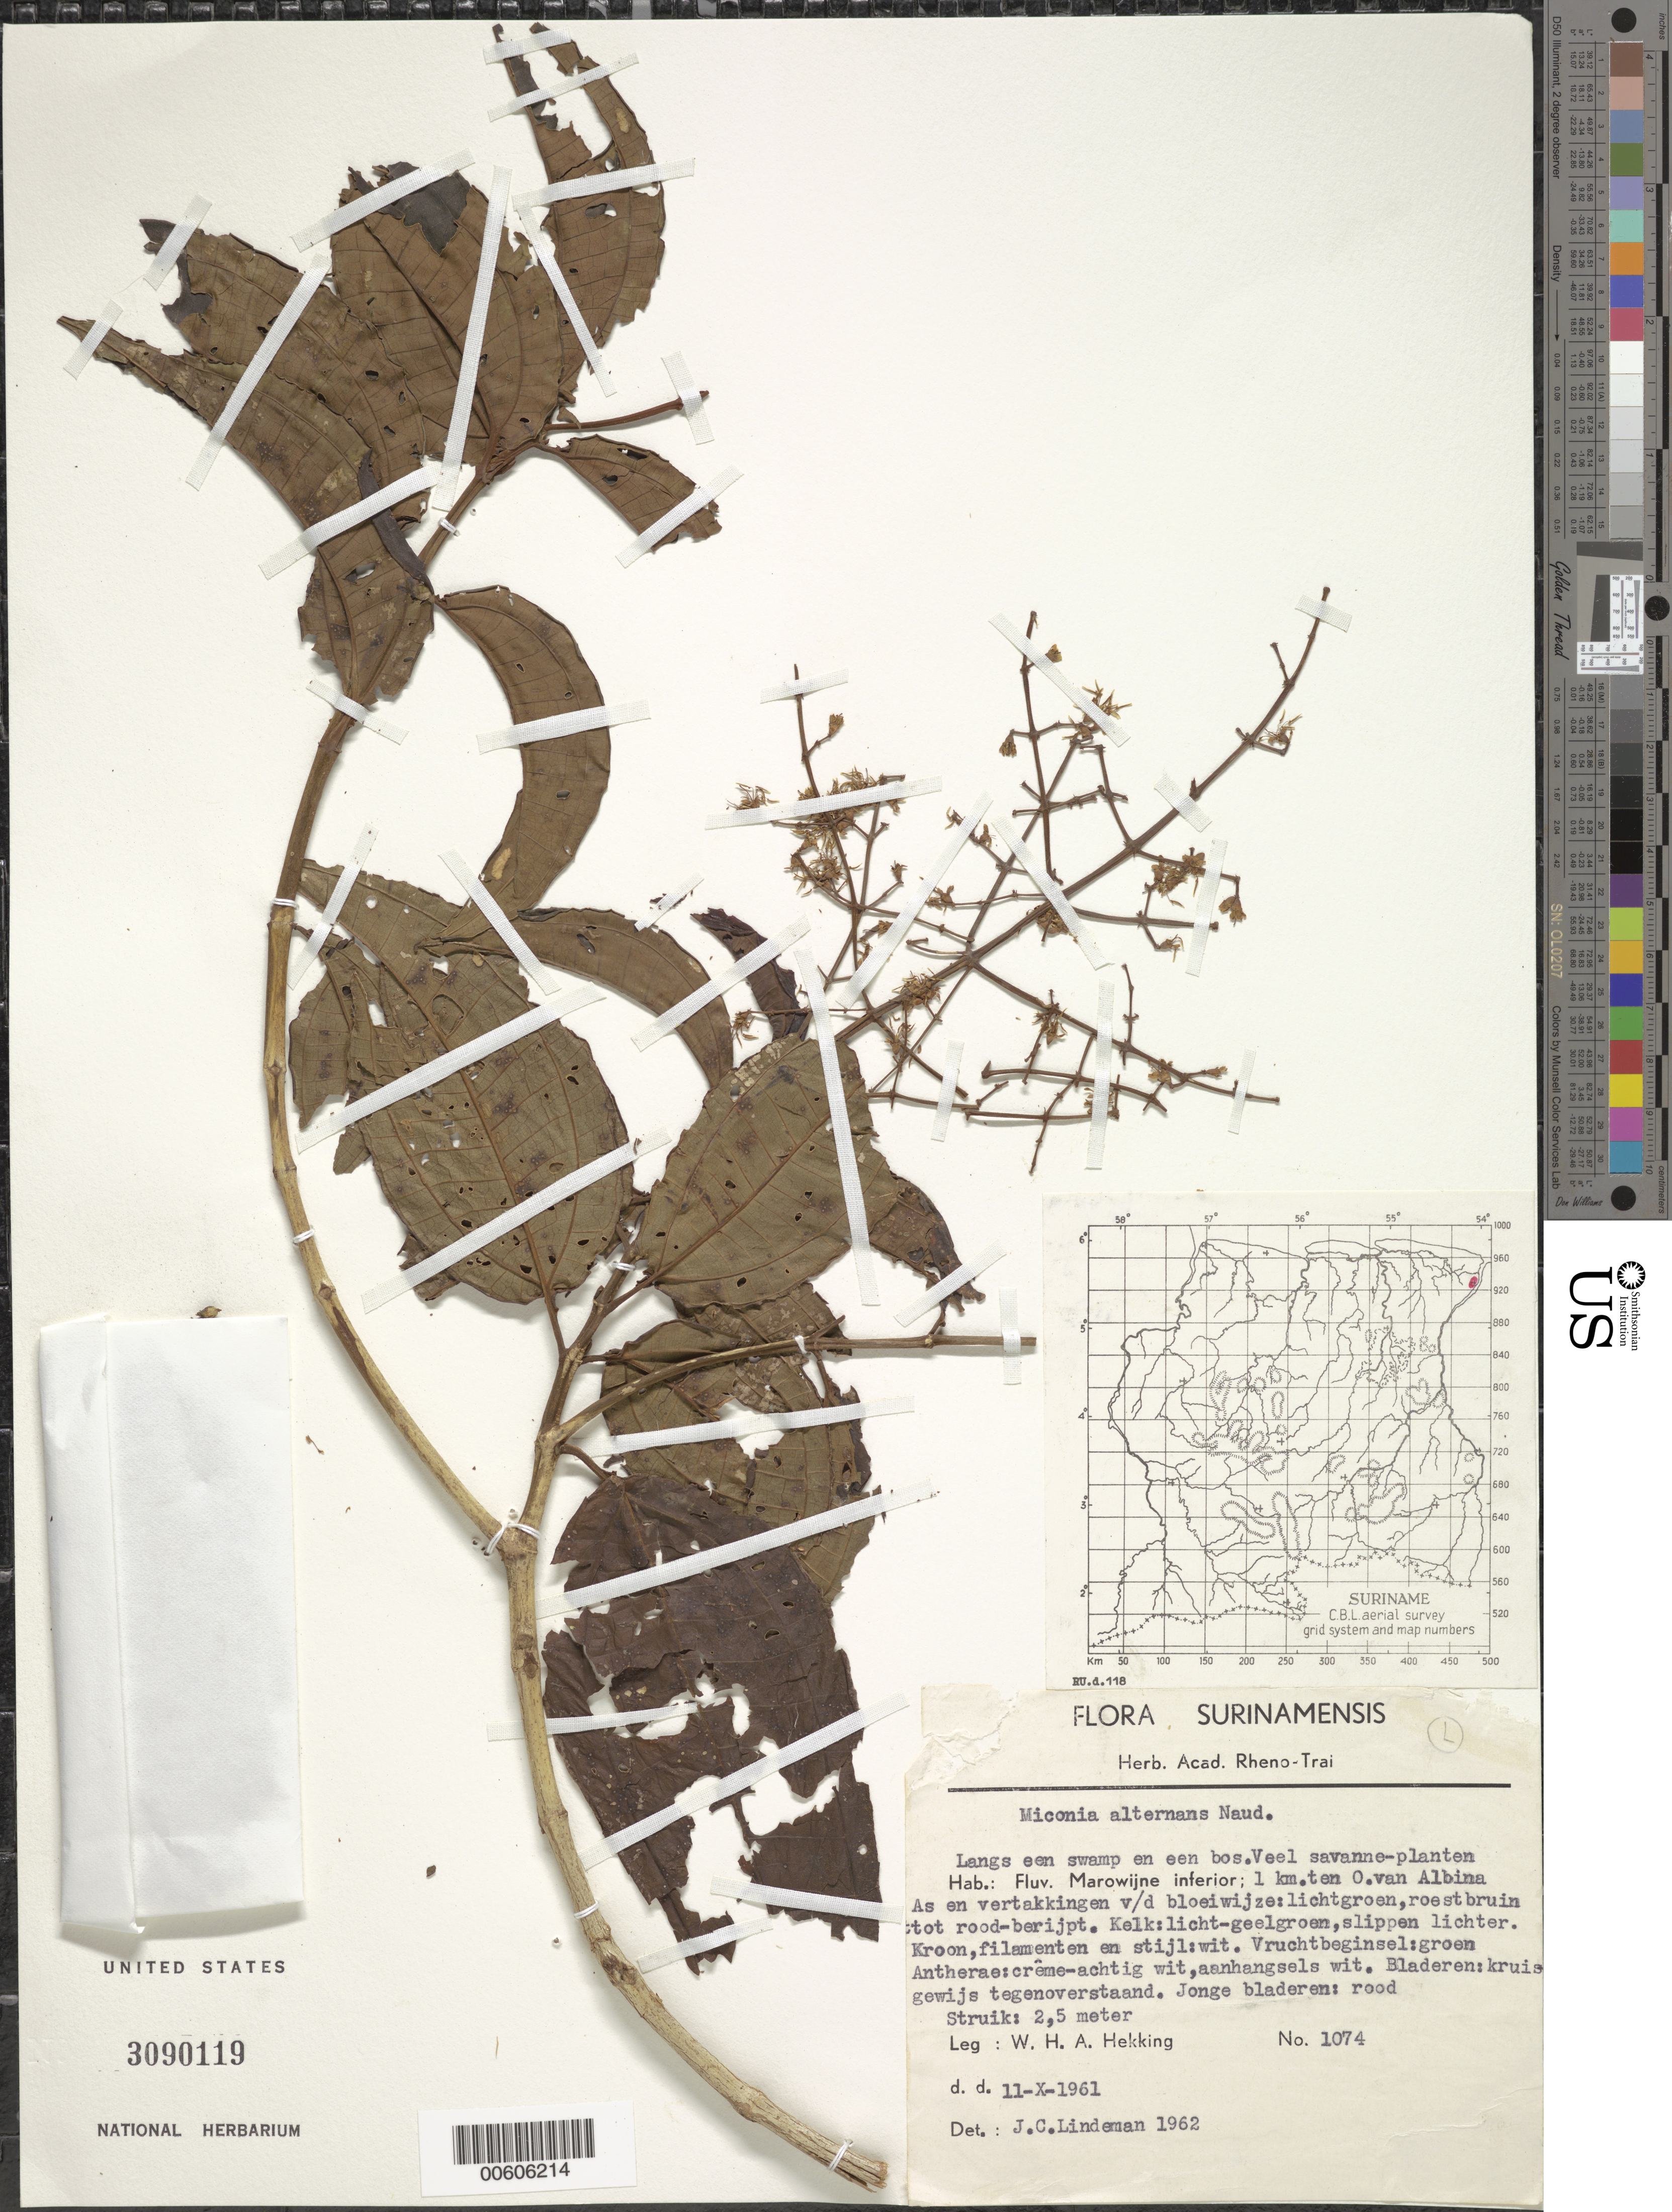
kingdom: Plantae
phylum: Tracheophyta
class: Magnoliopsida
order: Myrtales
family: Melastomataceae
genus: Miconia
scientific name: Miconia alternans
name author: Naudin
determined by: Lindeman, J. C.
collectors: W. H. A. Hekking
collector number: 1074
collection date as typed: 11-Oct-62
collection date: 1962-10-11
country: Suriname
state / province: Marowijne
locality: Fleuve Marowijne inferíor, 1 km ten O. van Albina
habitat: Langs een swamp en een bos. Veel savanne-planten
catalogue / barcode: US 3090119